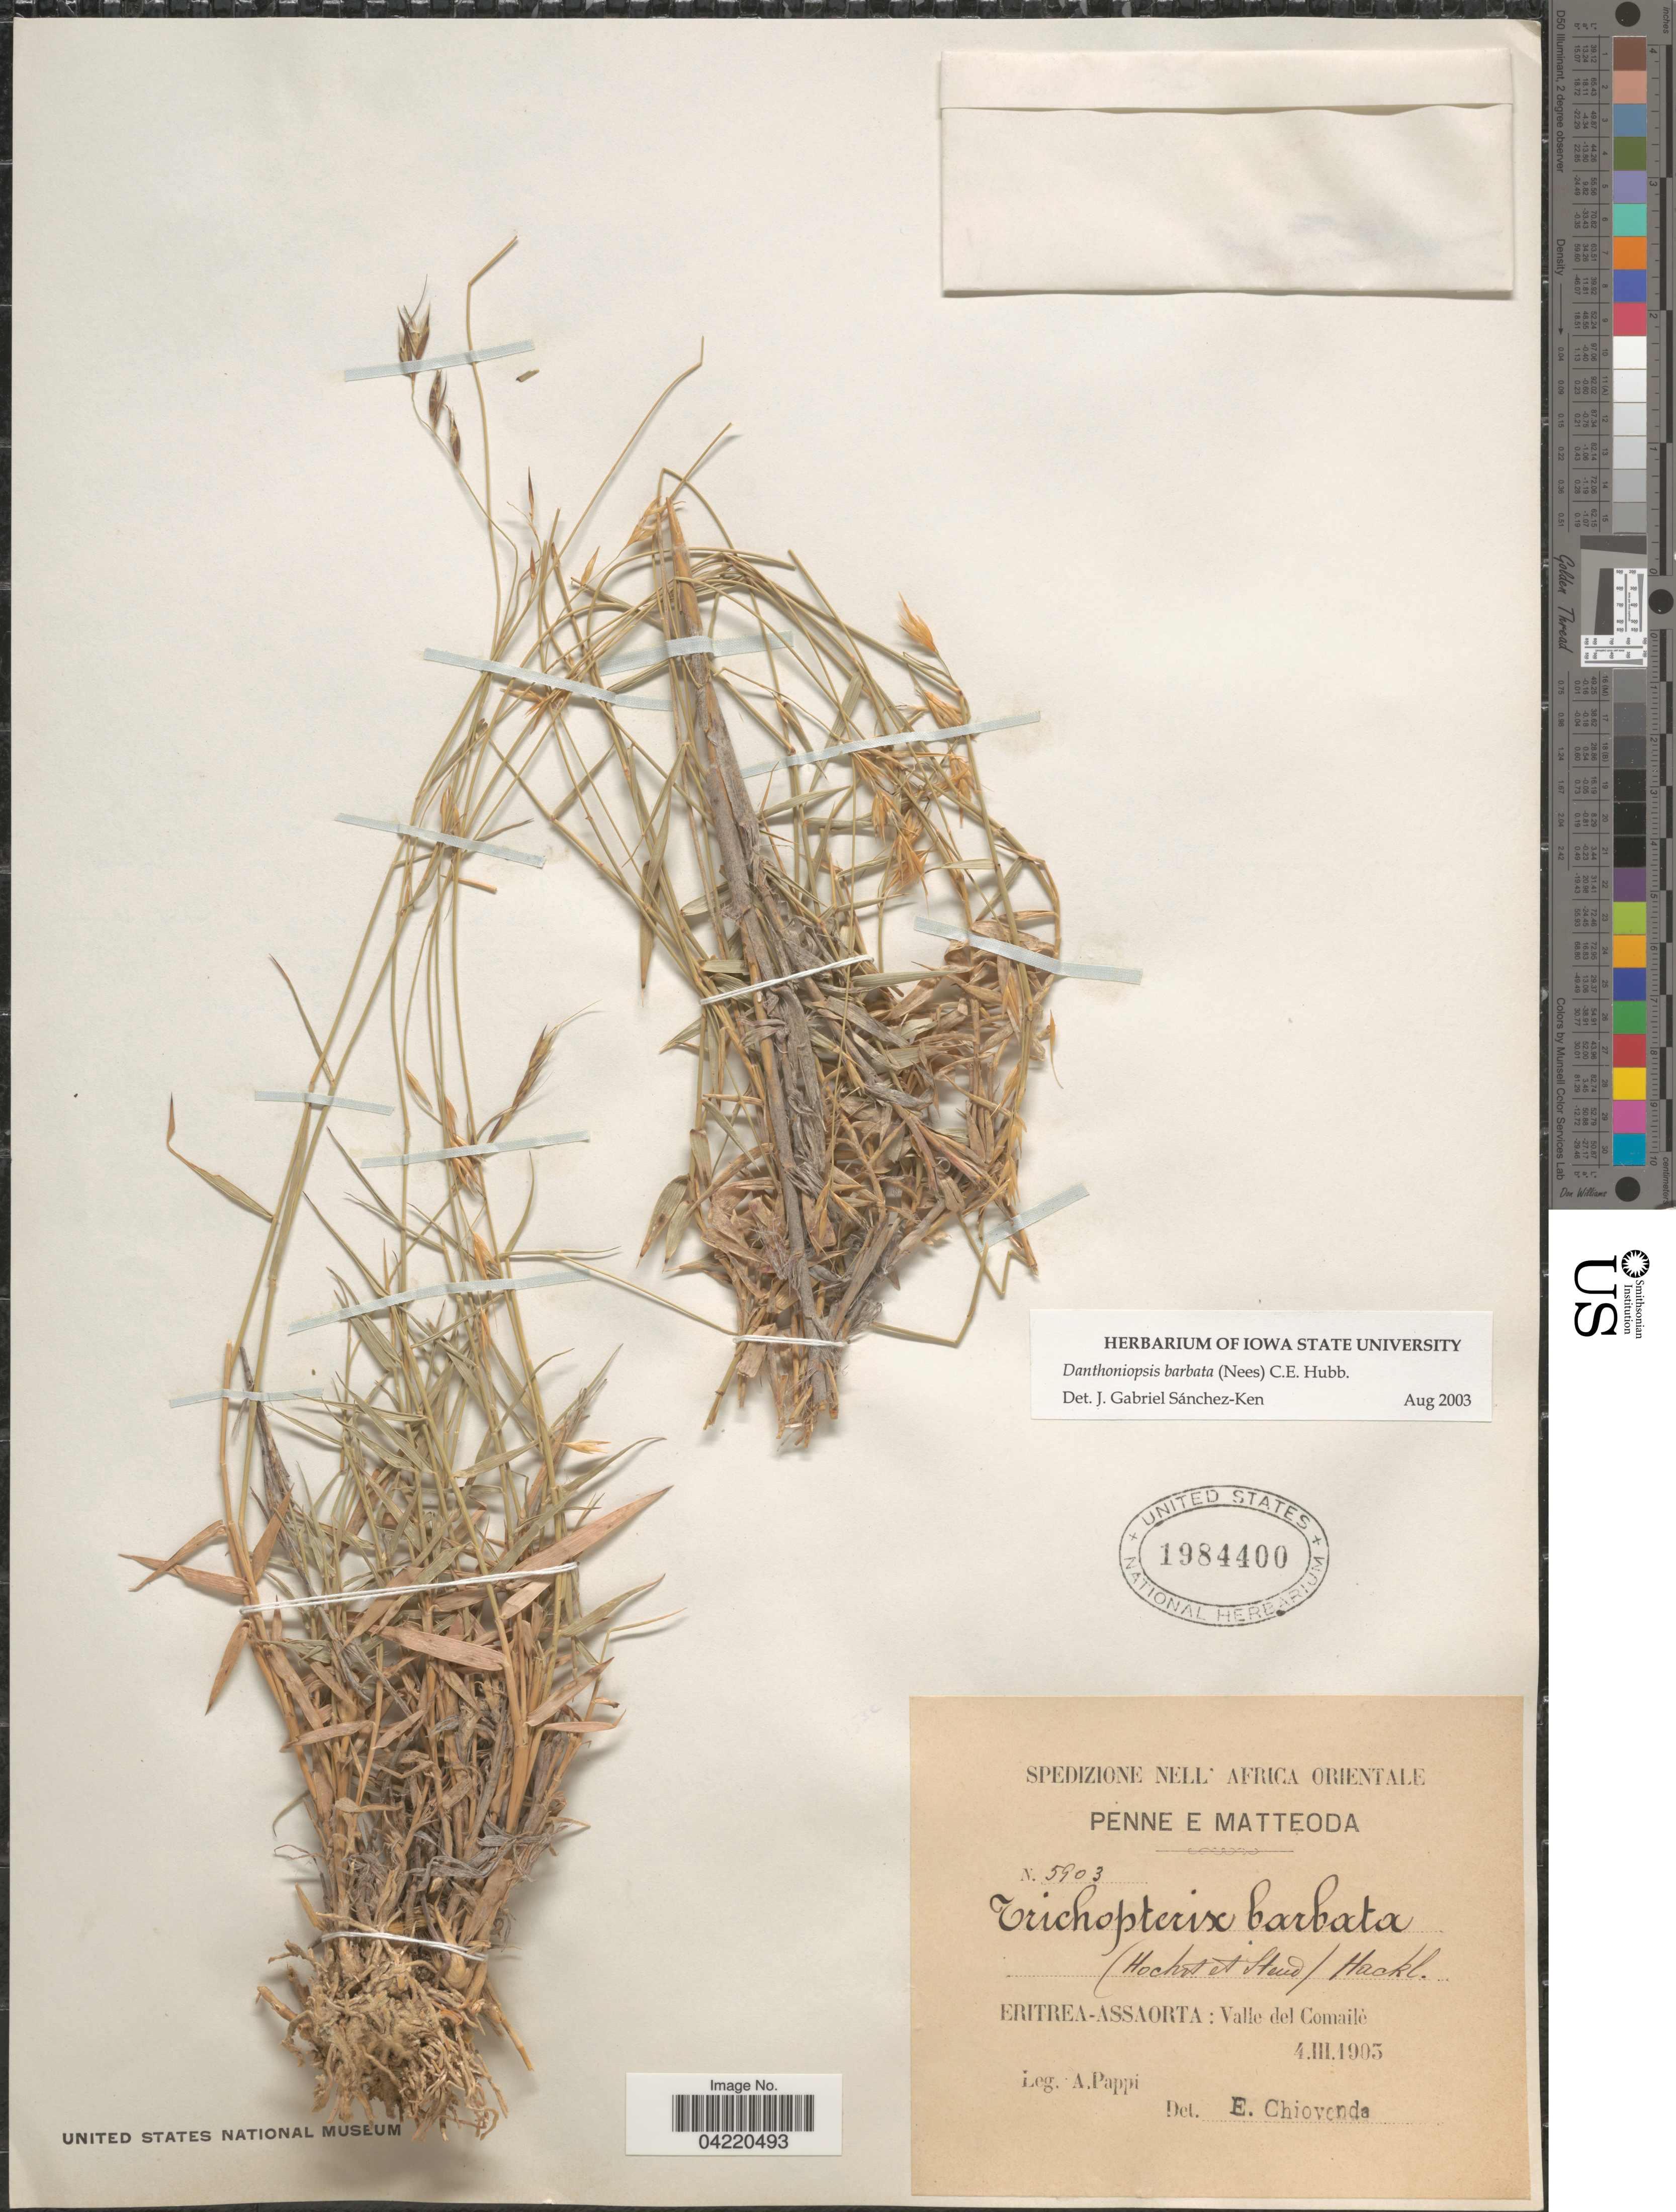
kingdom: Plantae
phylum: Tracheophyta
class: Liliopsida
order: Poales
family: Poaceae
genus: Danthoniopsis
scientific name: Danthoniopsis barbata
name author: (Nees) C. E. Hubb.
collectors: A. Pappi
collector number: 5903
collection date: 1903-03-04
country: Eritrea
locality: Africa Orientale. Eritrea-Assaorta: Valle del Comailè.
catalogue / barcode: US 1984400